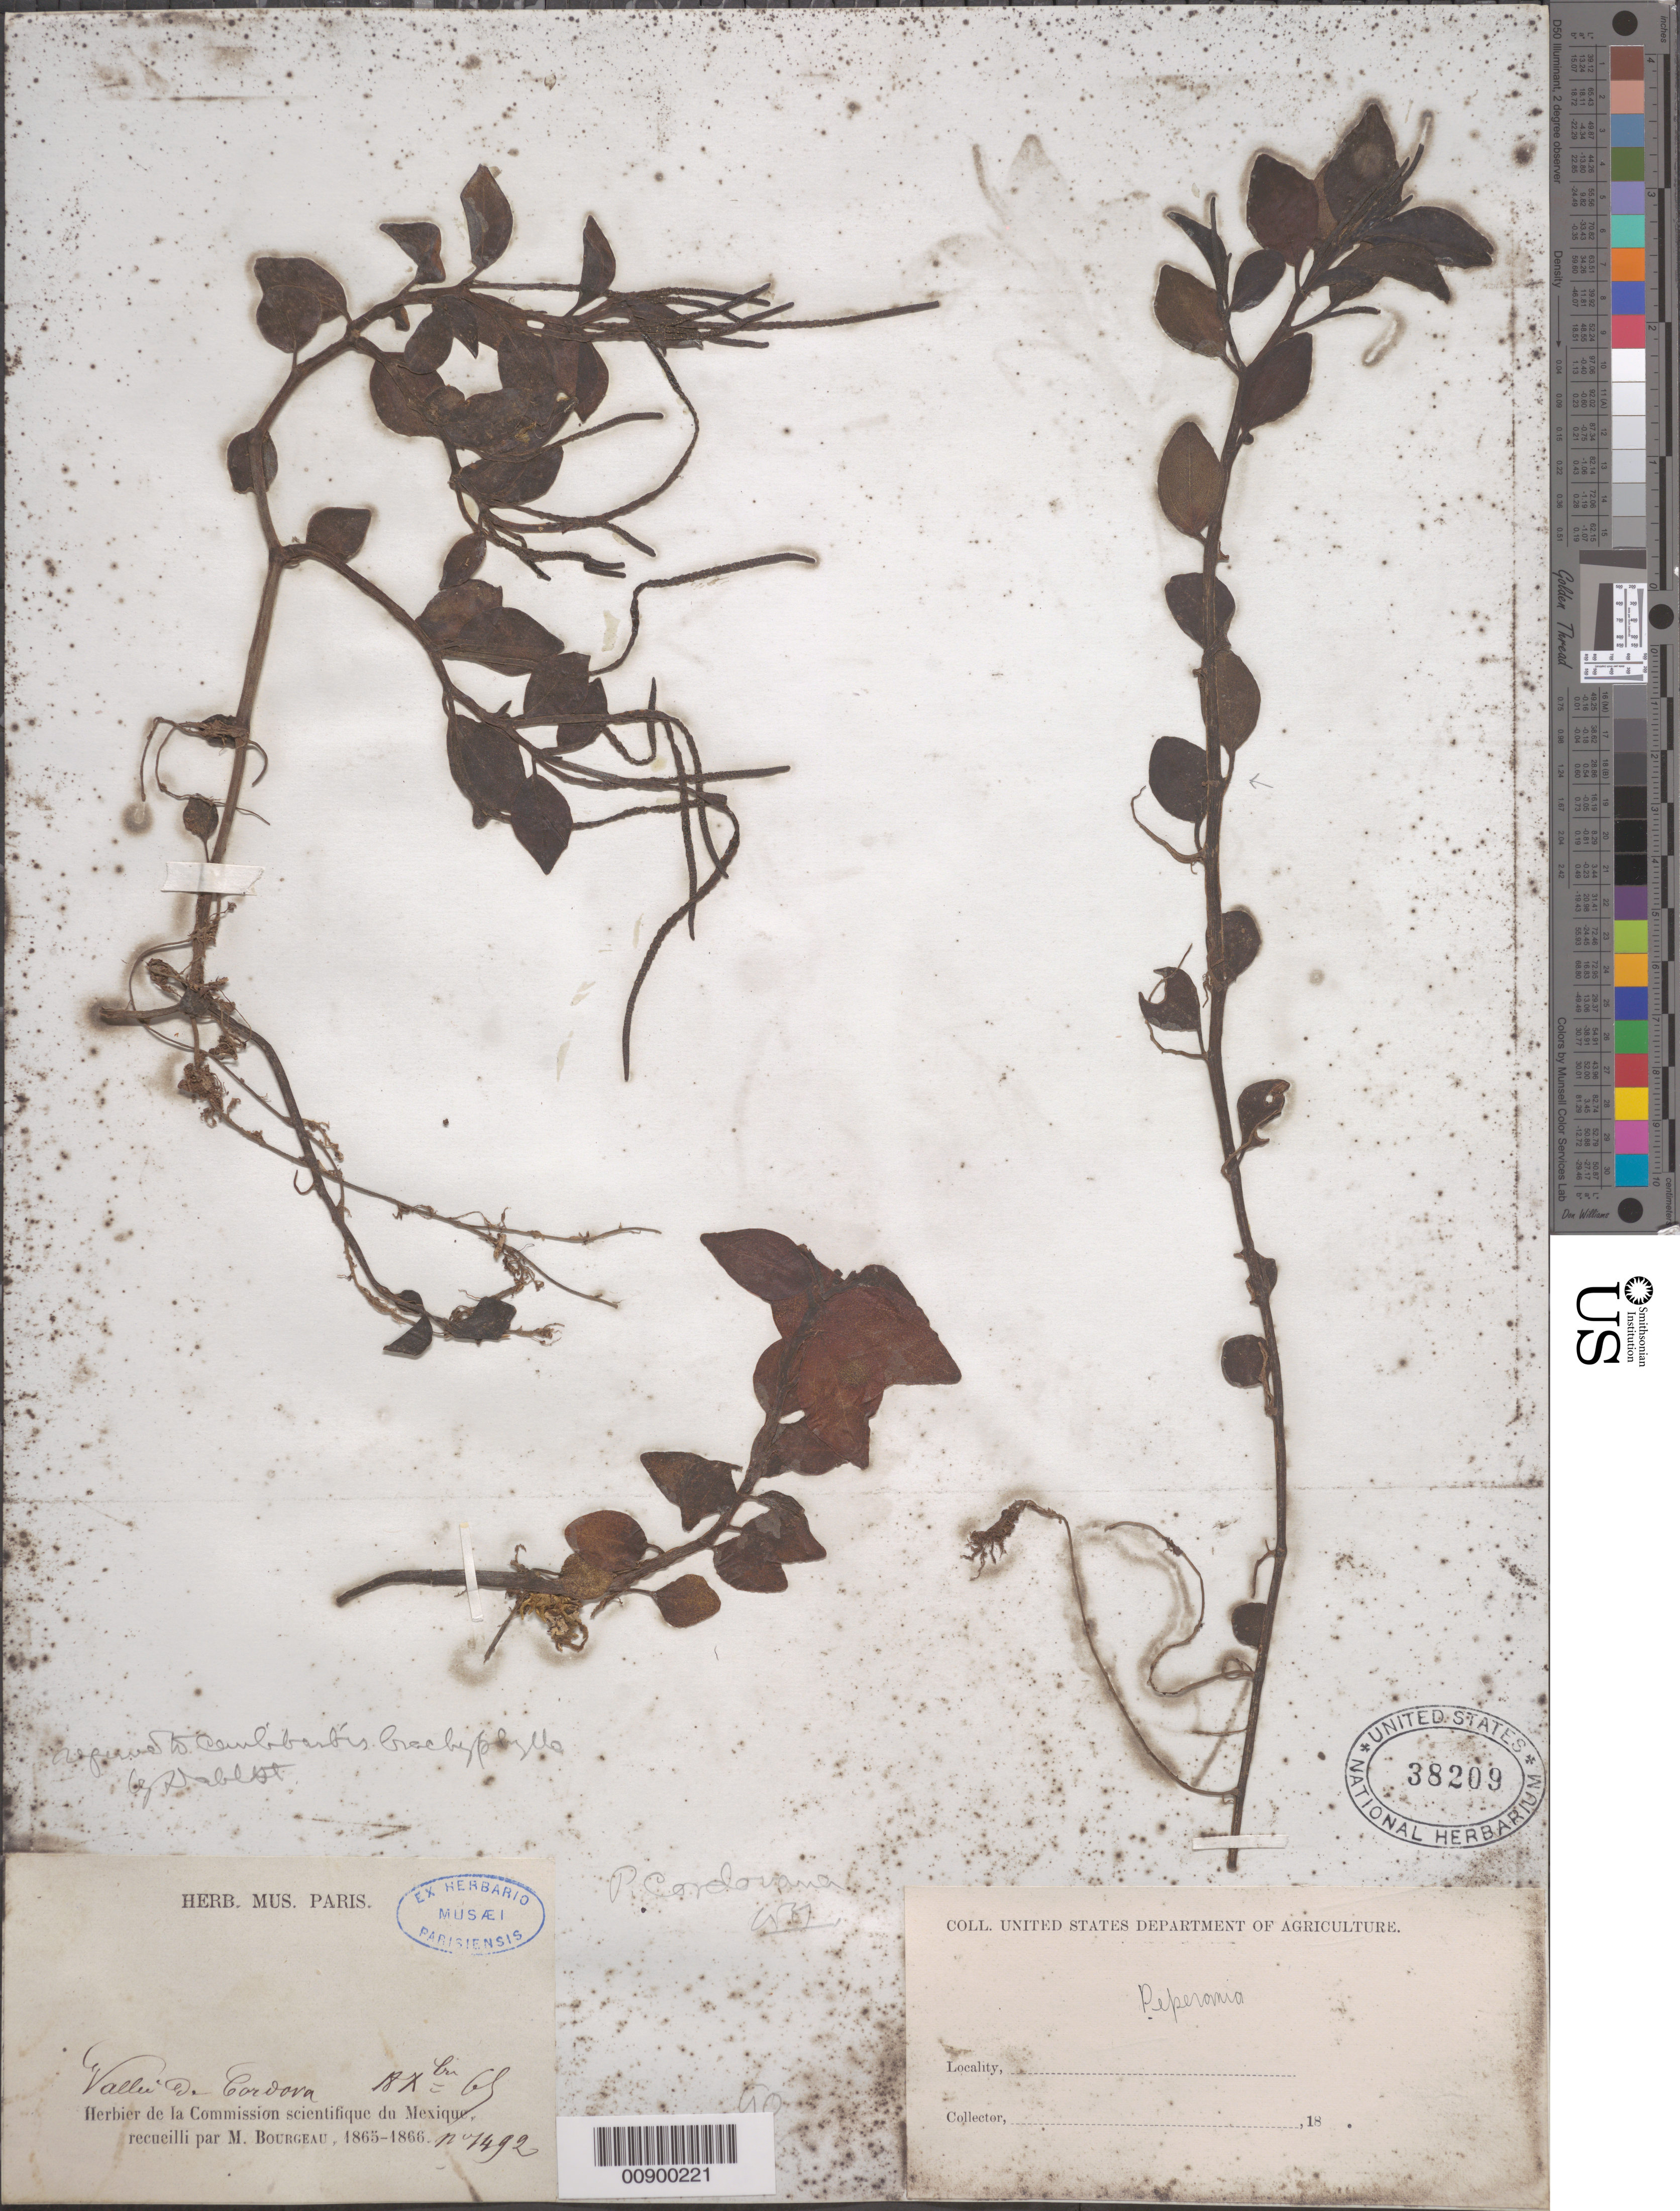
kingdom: Plantae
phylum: Tracheophyta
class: Magnoliopsida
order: Piperales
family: Piperaceae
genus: Peperomia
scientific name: Peperomia cordovana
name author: C. DC.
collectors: E. Bourgeau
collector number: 1492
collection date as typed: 18 Oct 1865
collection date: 1865-10-18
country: Mexico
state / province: Veracruz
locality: Valleé de Cordova, Veracruz.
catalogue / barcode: US 38209